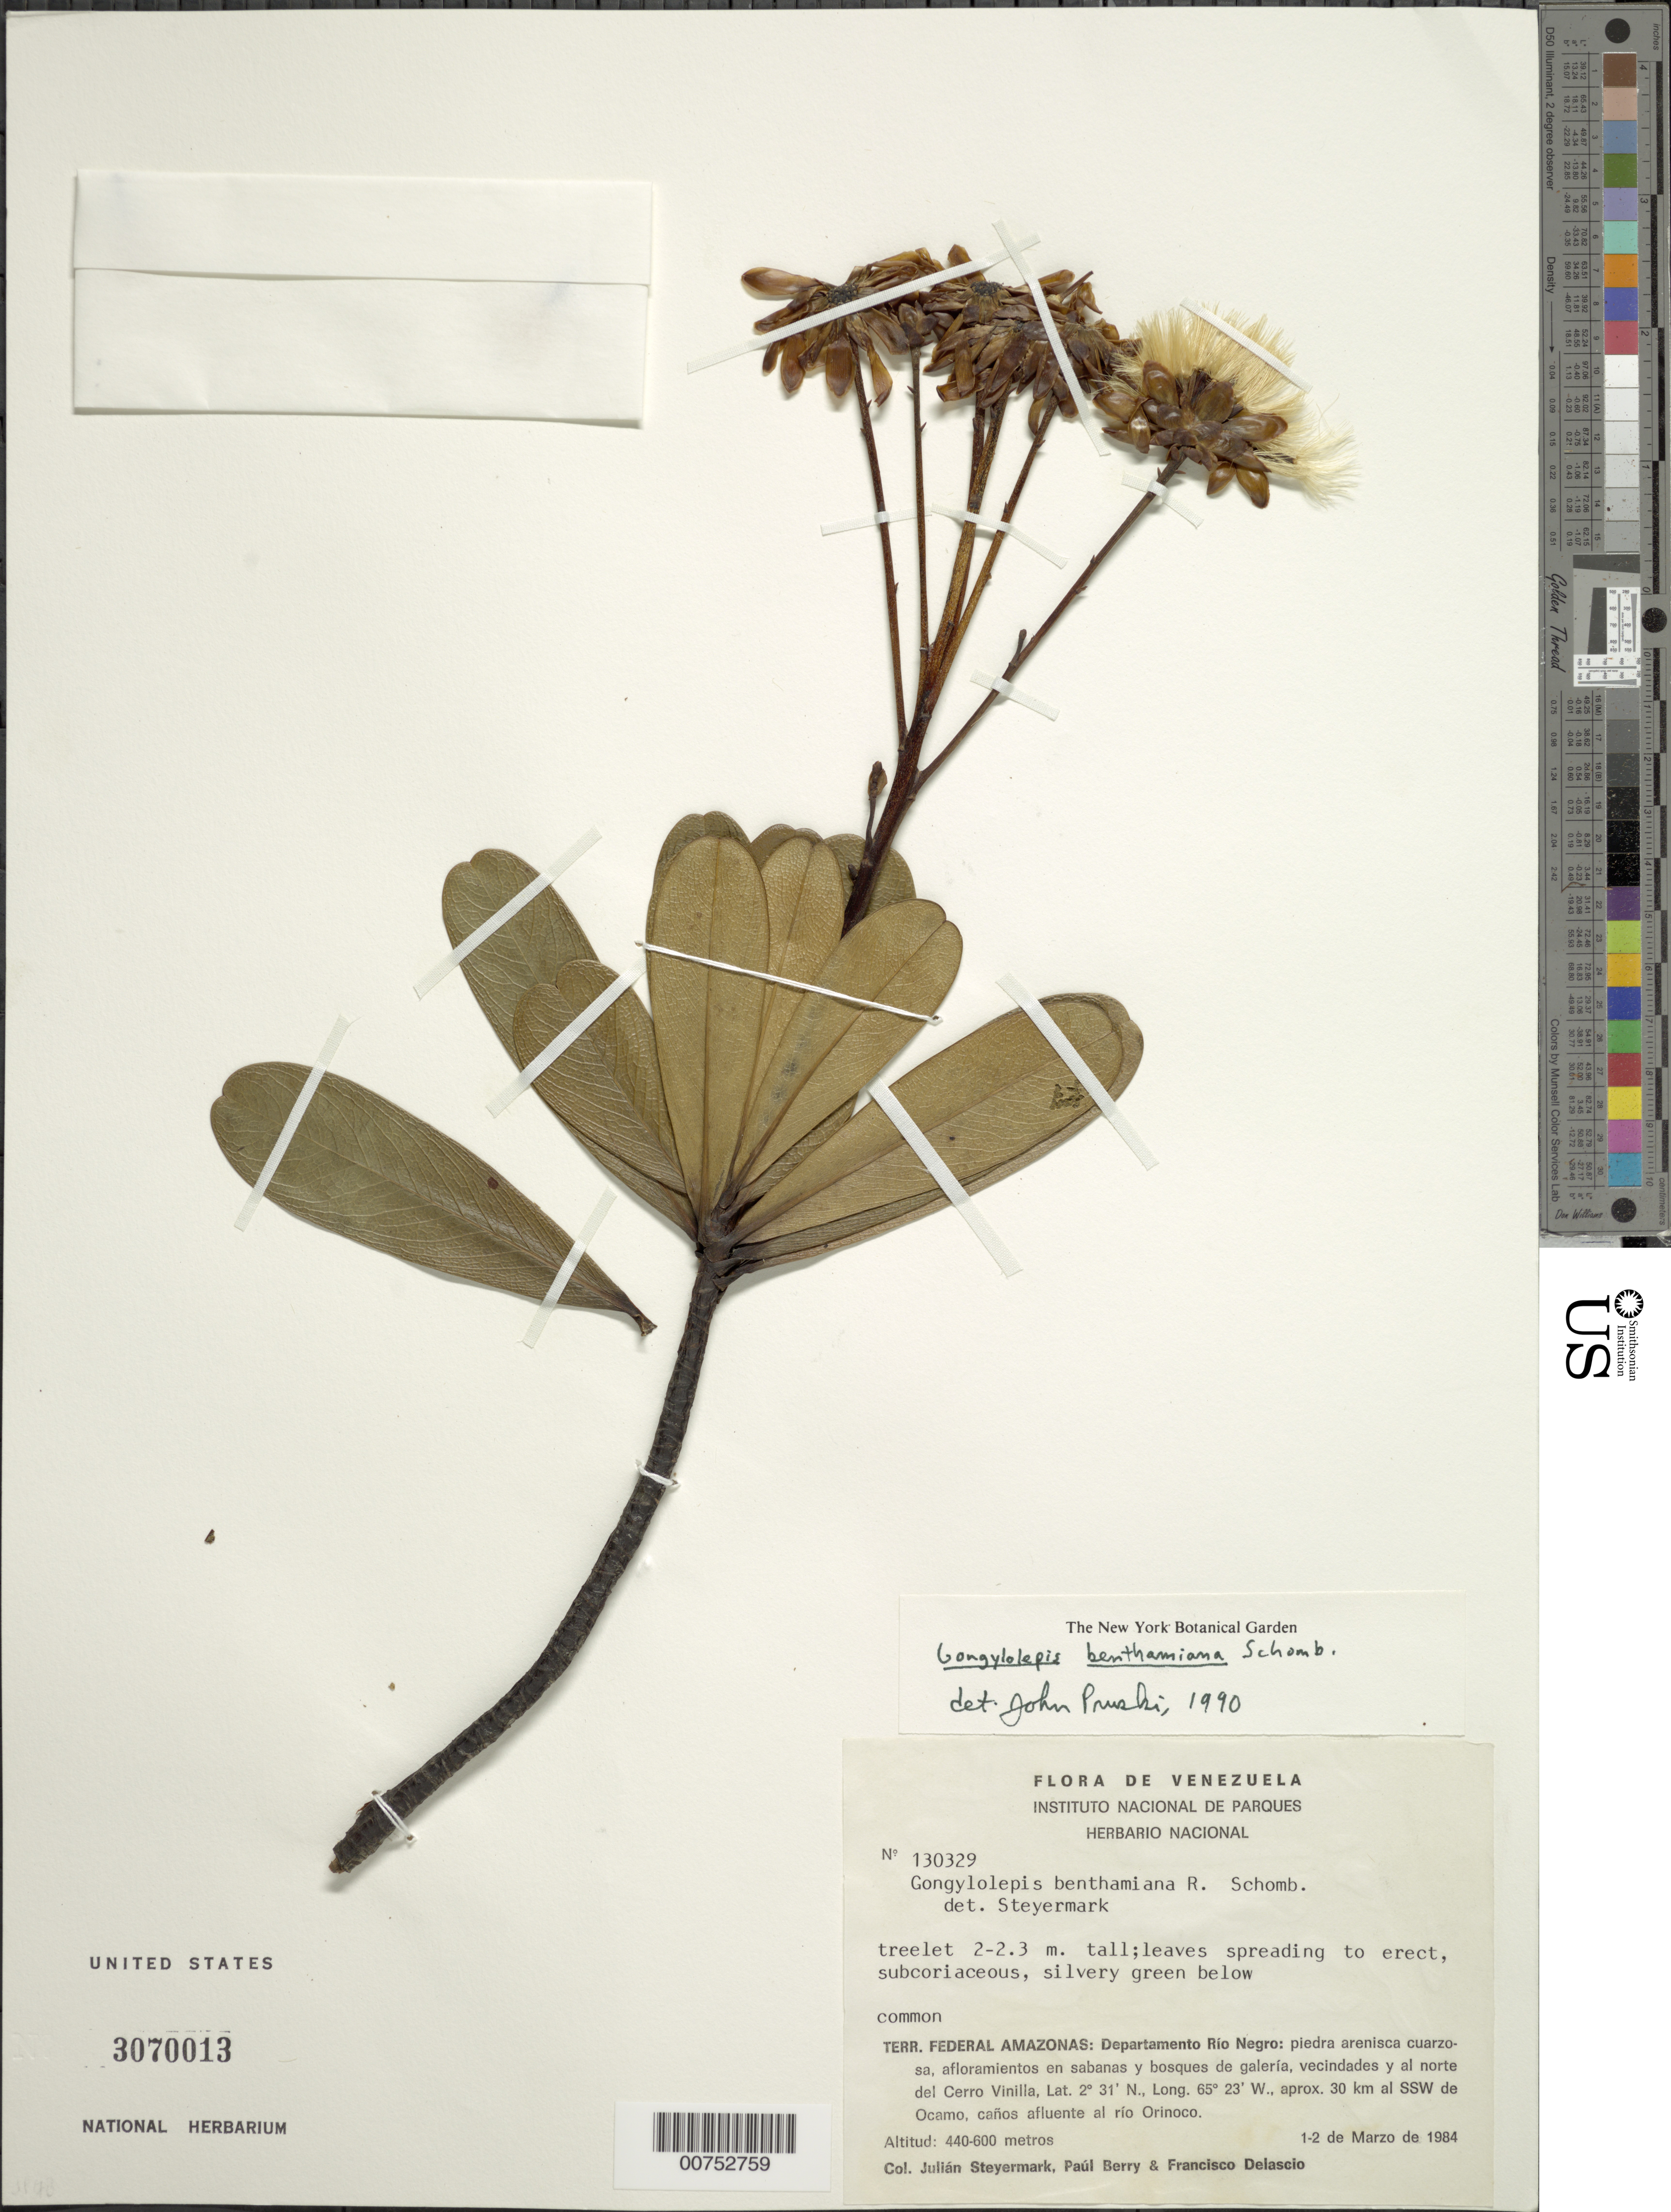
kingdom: Plantae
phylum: Tracheophyta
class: Magnoliopsida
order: Asterales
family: Asteraceae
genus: Gongylolepis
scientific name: Gongylolepis benthamiana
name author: R.H. Schomb.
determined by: Pruski, J. F.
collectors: J. Steyermark, P. Berry & F. Delascio C.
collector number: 130329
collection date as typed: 1-Mar-84 to 2-Mar-84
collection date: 1984-03-01/1984-03-02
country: Venezuela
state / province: Amazonas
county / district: Río Negro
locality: Cerro Vinilla, vec. y al norte, aprox 30 km al SSW de Ocamo, Caños afluente al río Orinoco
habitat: Piedra arensica cuarzosa, afloramientos en sabana y bosques de galeria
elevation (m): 440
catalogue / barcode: US 3070013